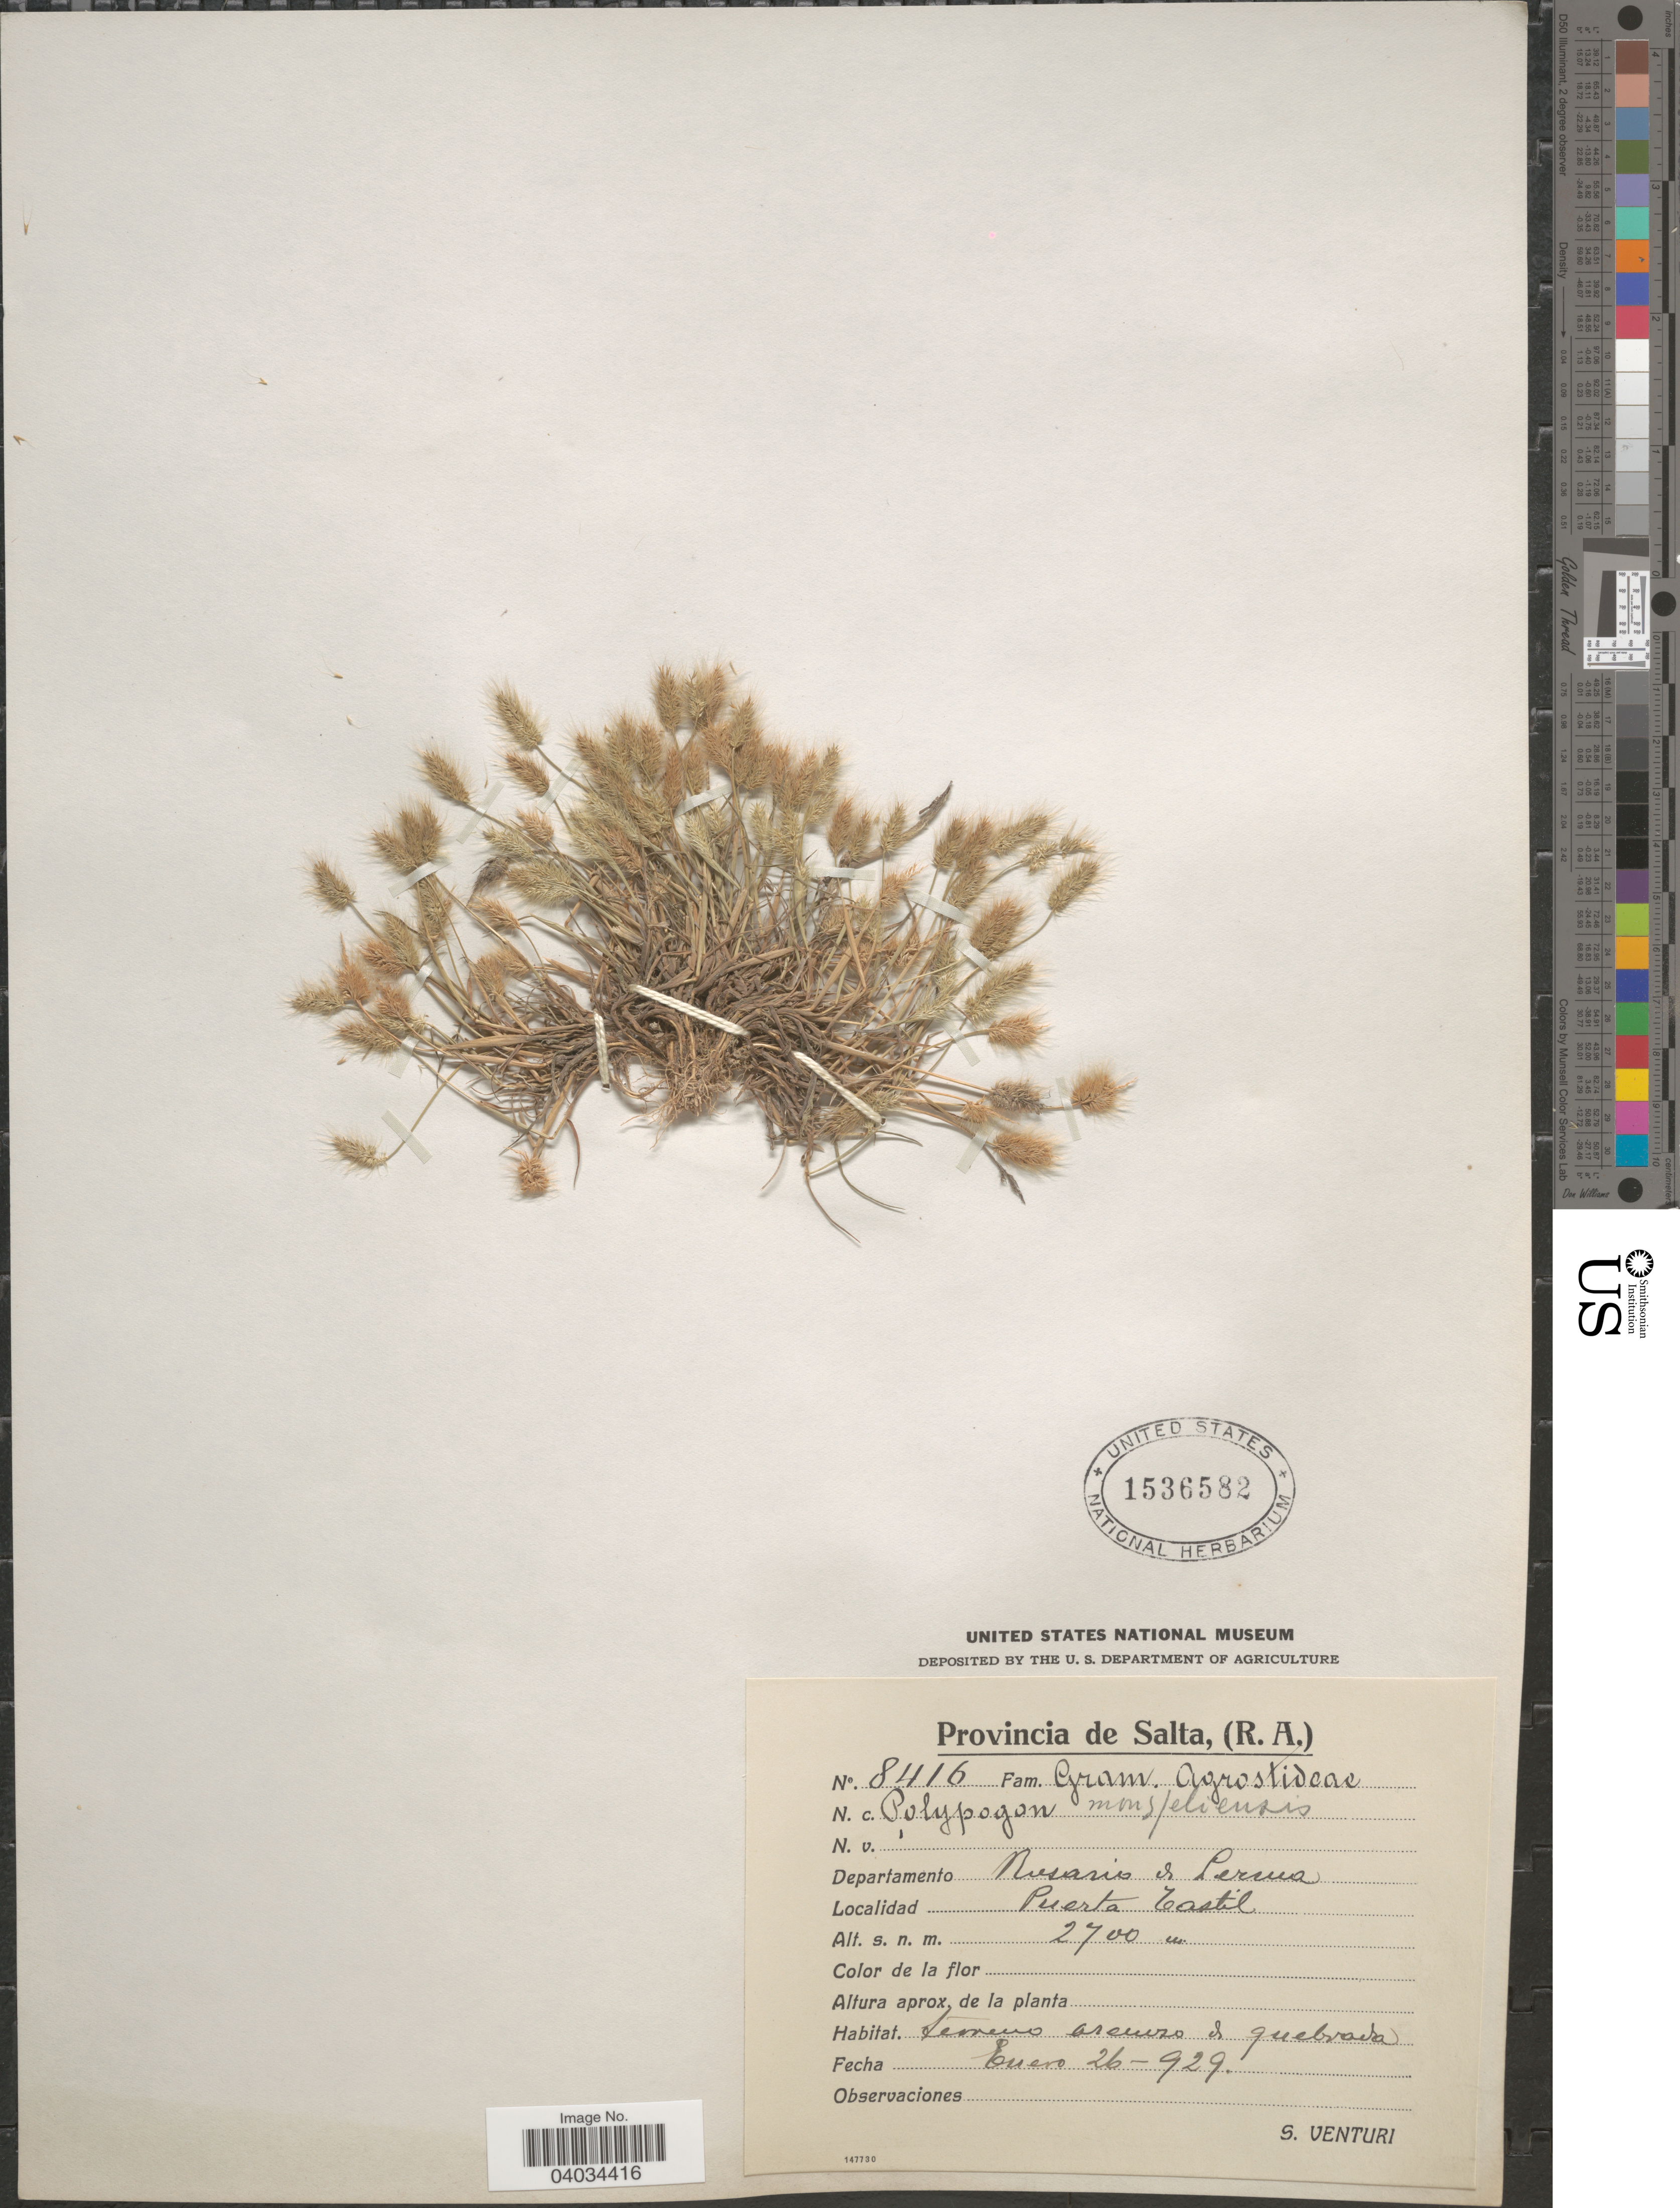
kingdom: Plantae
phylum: Tracheophyta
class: Liliopsida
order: Poales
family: Poaceae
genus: Polypogon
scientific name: Polypogon monspeliensis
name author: (L.) Desf.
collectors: S. Venturi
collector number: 8416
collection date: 1929-01-26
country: Argentina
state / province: Salta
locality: Departamento Rosario de Lerma. Puerta Castil.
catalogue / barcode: US 1536582